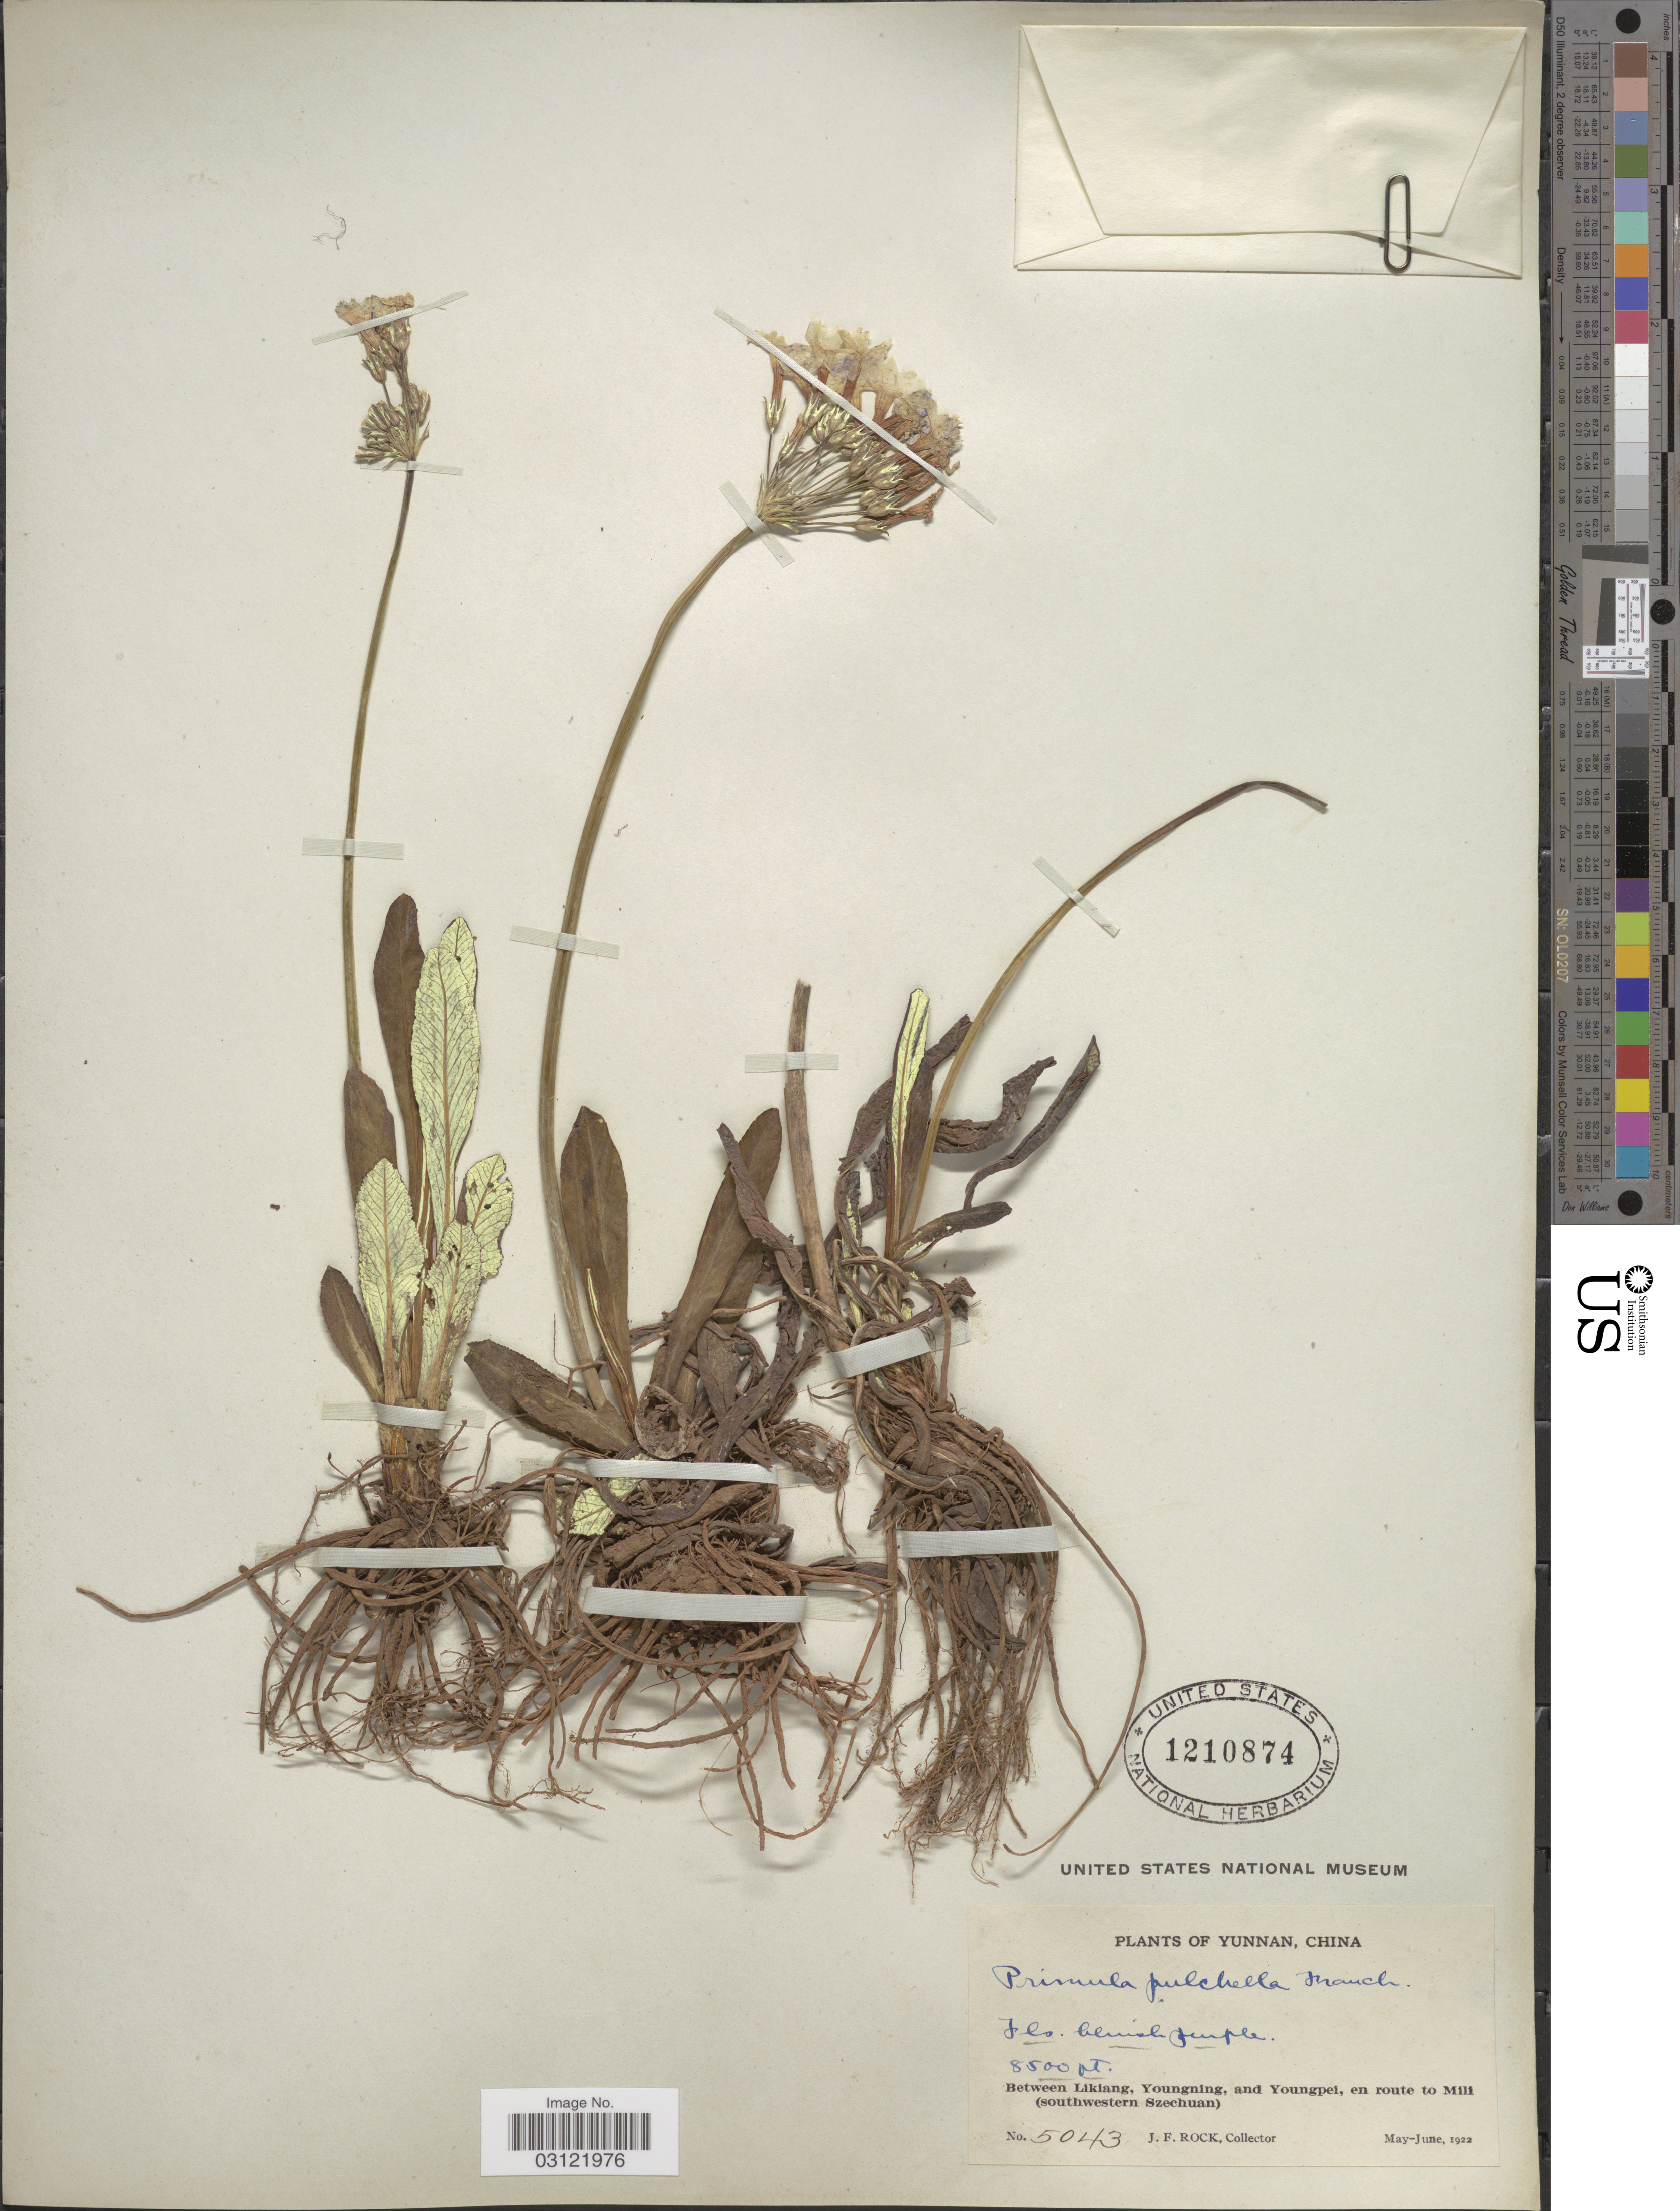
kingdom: Plantae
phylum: Tracheophyta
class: Magnoliopsida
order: Ericales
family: Primulaceae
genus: Primula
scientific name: Primula pulchella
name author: Franch.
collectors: J. Rock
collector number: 5043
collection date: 1922-05/1922-06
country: China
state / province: Yunnan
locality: Between Likiang, Youngning, and Youngpei, en route to Mili (southwestern Szechuan).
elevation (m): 2591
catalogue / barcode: US 1210874